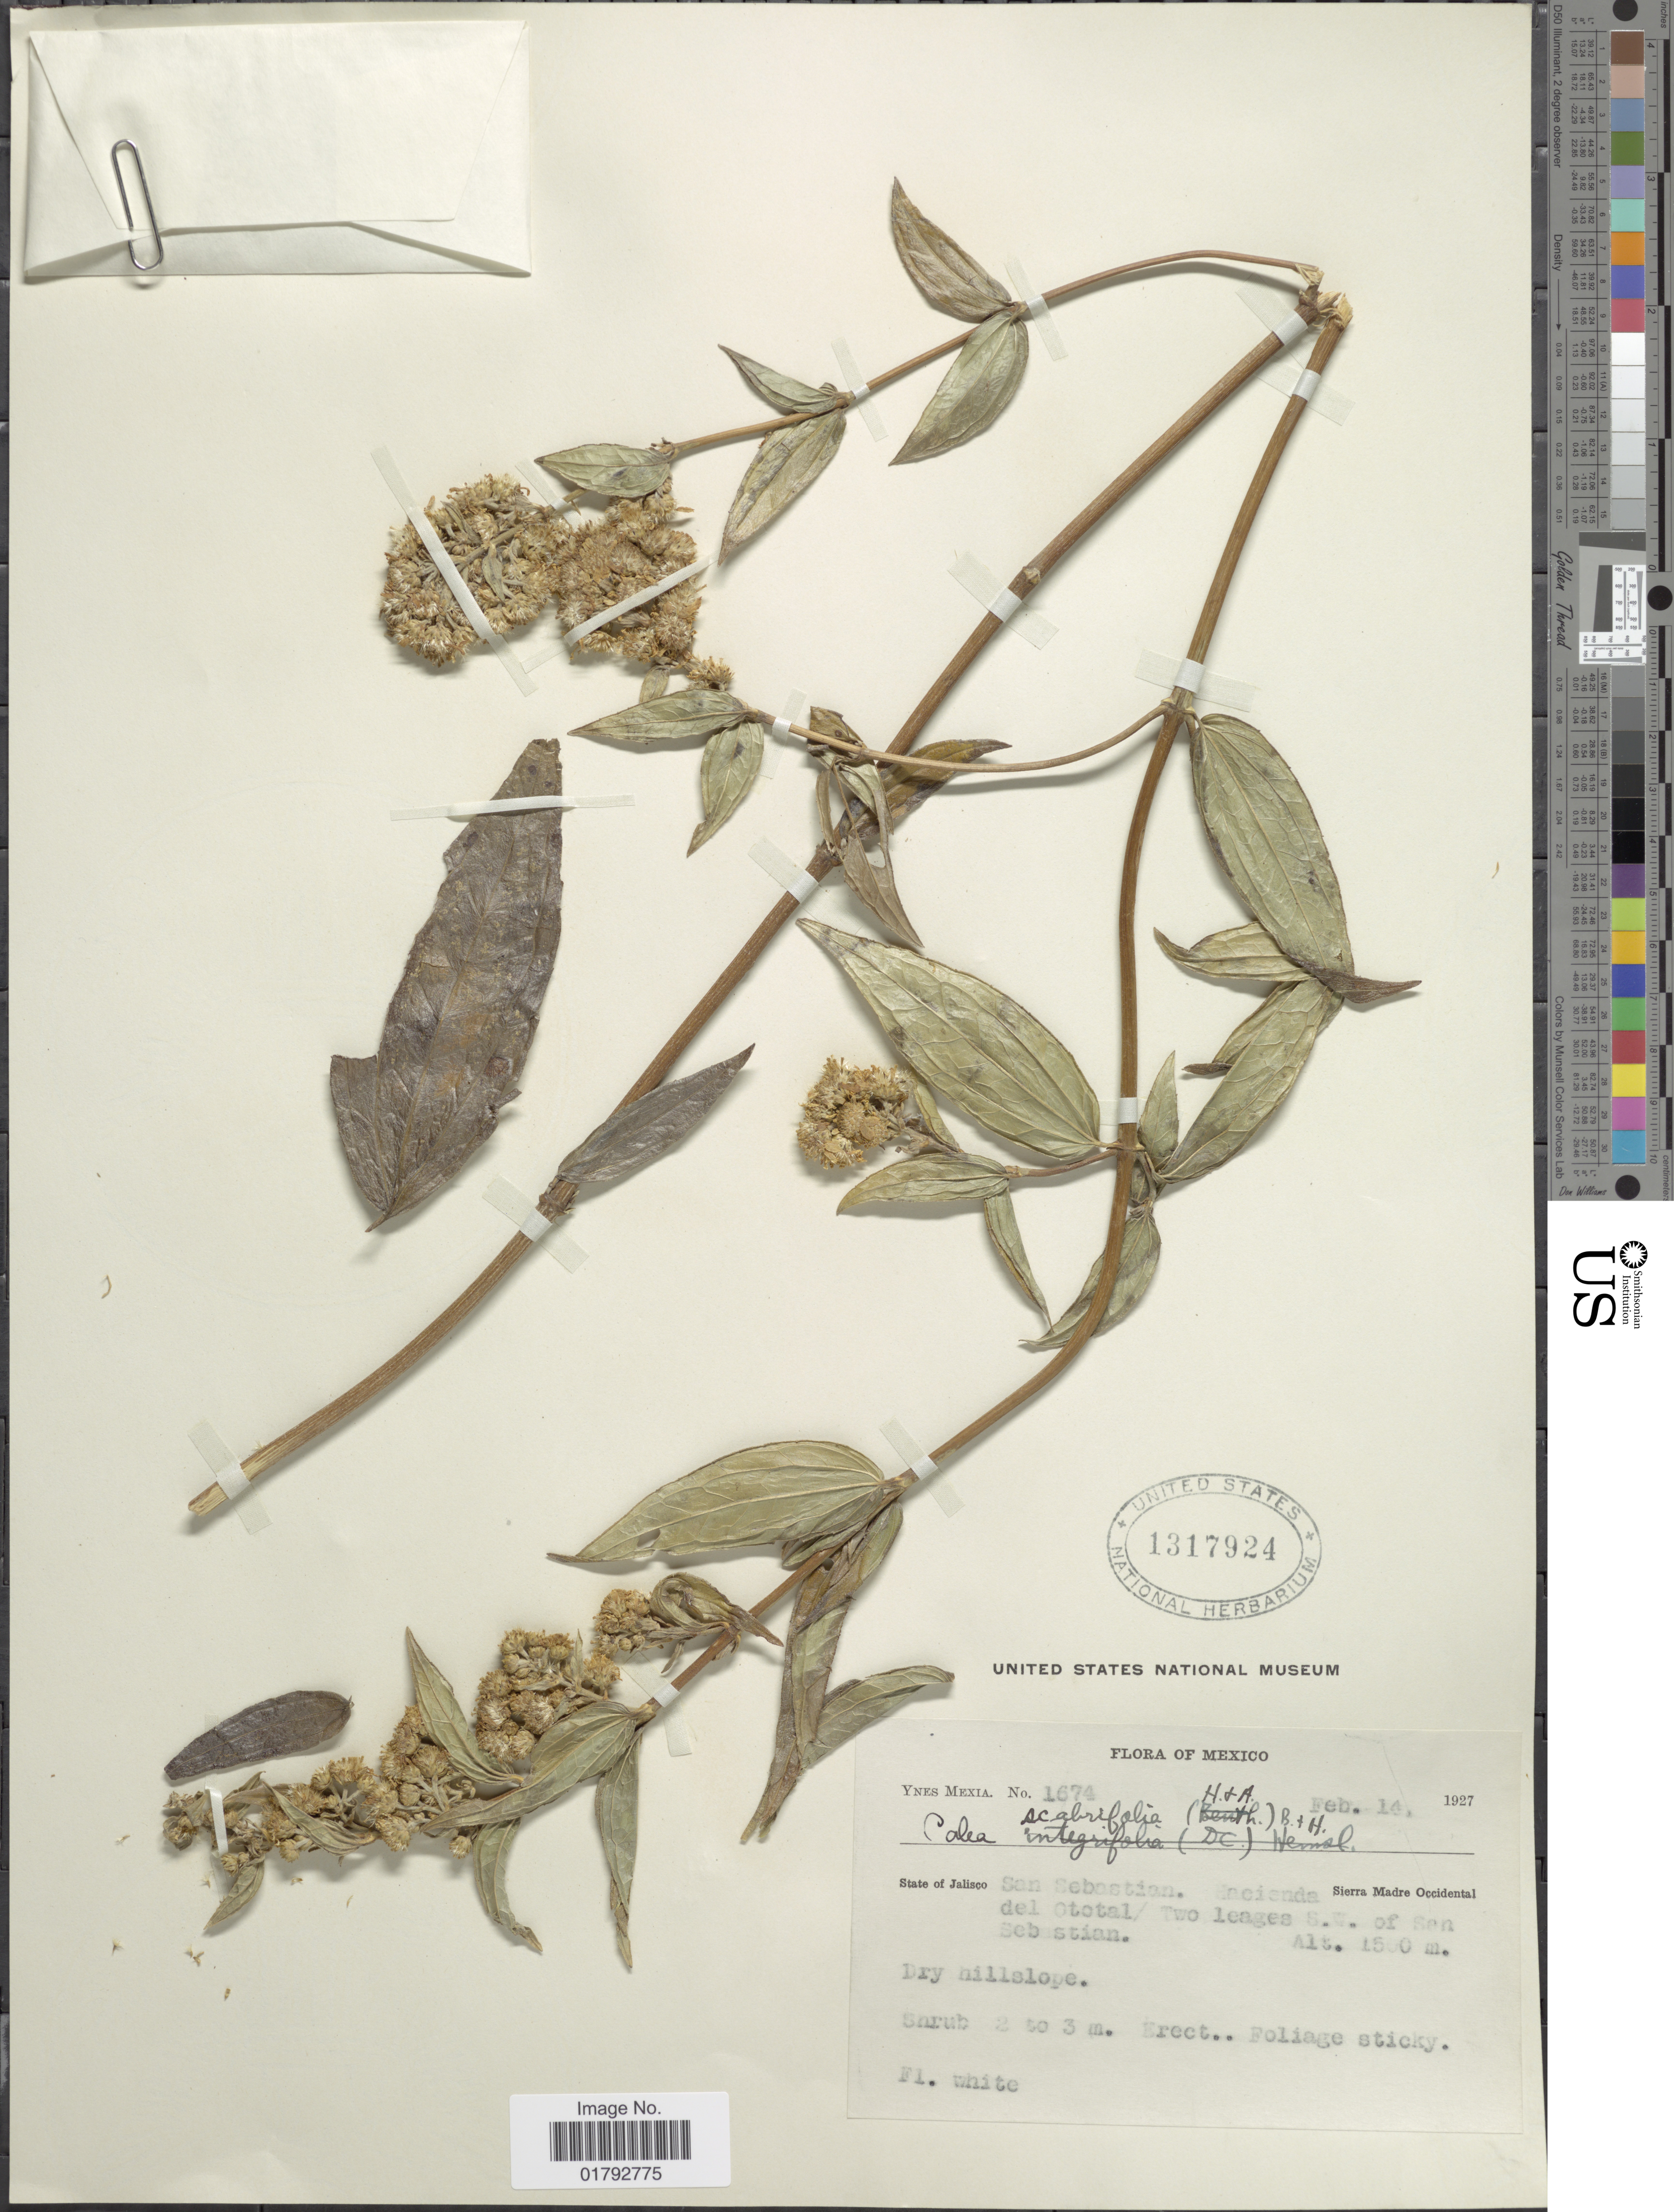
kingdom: Plantae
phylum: Tracheophyta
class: Magnoliopsida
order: Asterales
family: Asteraceae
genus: Alloispermum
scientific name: Alloispermum scabrifolium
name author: (Hook.) H. Rob.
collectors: Y. Mexia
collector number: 1674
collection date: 1927-02-14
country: Mexico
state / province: Jalisco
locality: State of Jalisco, San Sebastian, Hacienda del Ototal/Two leages S. W. of San Sebastian. Sierra Madre Occidental.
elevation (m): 1500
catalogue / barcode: US 1317924